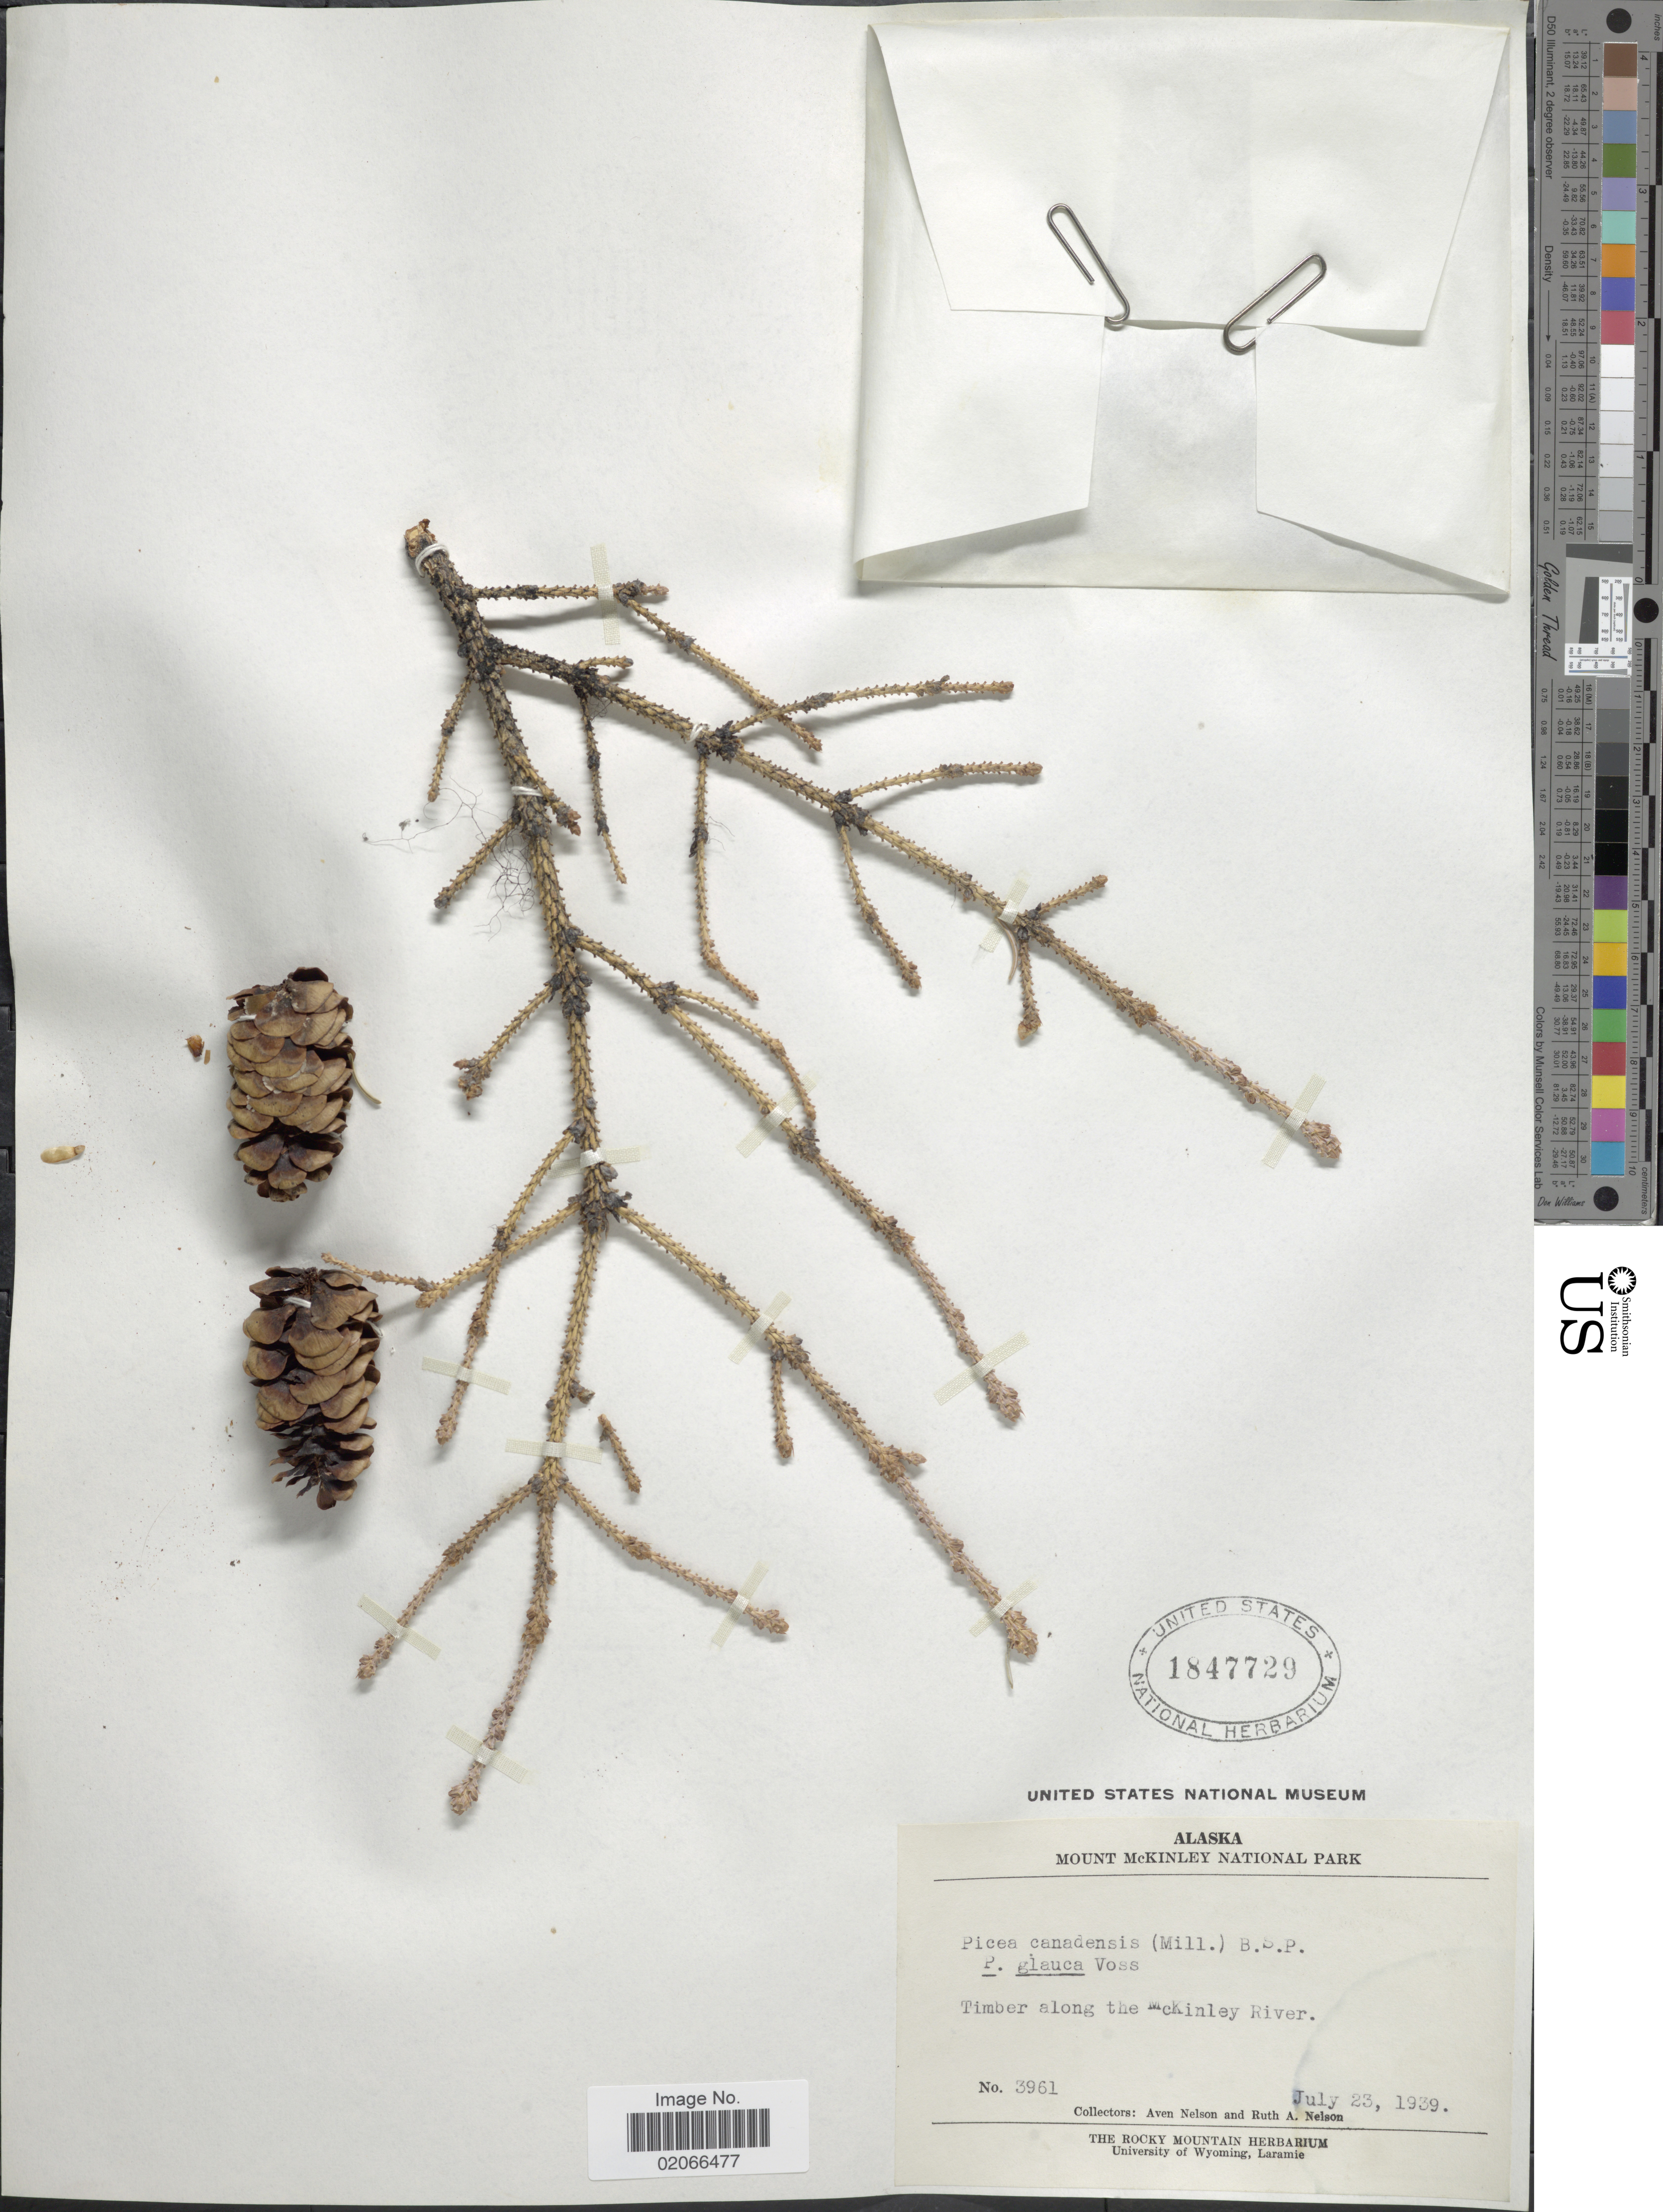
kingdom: Plantae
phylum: Tracheophyta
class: Pinopsida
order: Pinales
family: Pinaceae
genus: Picea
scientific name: Picea glauca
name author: (Moench) Voss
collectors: A. Nelson & R. A. Nelson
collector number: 3961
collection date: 1939-07-23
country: United States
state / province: Alaska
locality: Mount McKinley National Park, Timber along the McKinley River, Mount McKinley National Park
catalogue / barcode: US 1847729